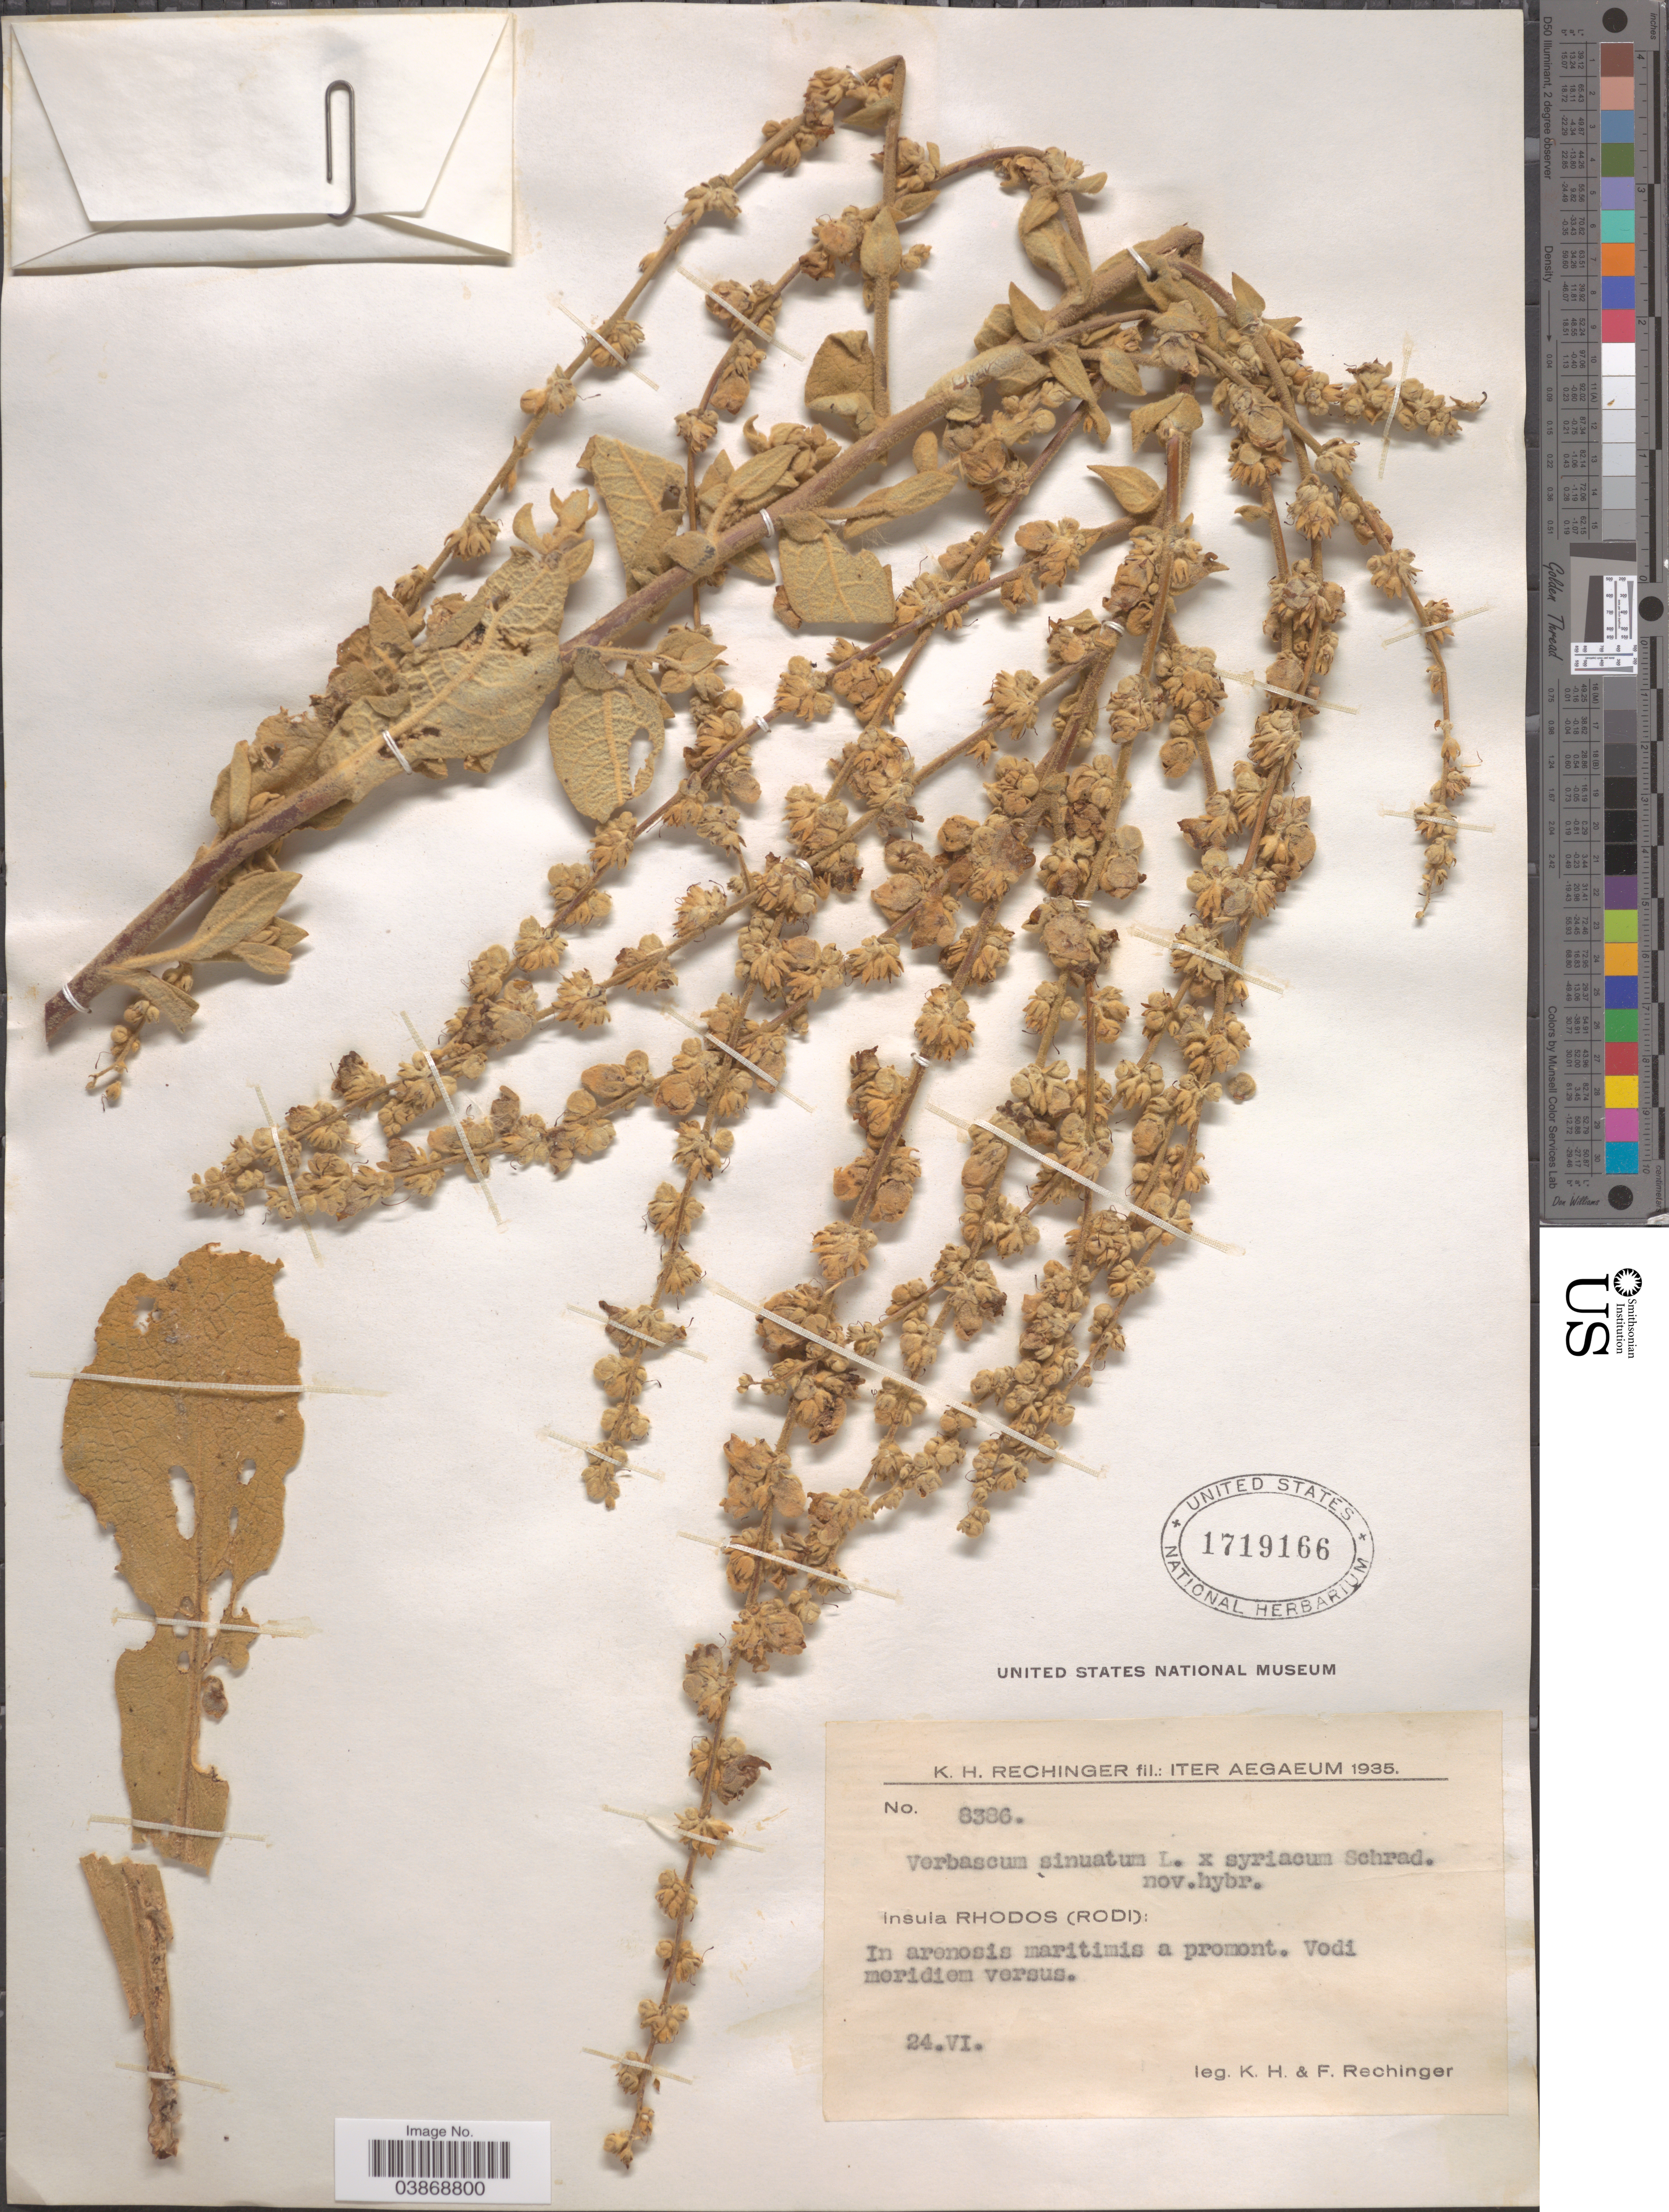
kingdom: Plantae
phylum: Tracheophyta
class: Magnoliopsida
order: Lamiales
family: Scrophulariaceae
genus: Verbascum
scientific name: Verbascum sinuatum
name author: L.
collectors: K. H. Rechinger & F. Rechinger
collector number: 8386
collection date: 1935-06-24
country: Greece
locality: Aegaeum. Insula Rhodos (Rodi): In arenosis maritimis a promont. Vodi meridiem versus.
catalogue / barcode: US 1719166